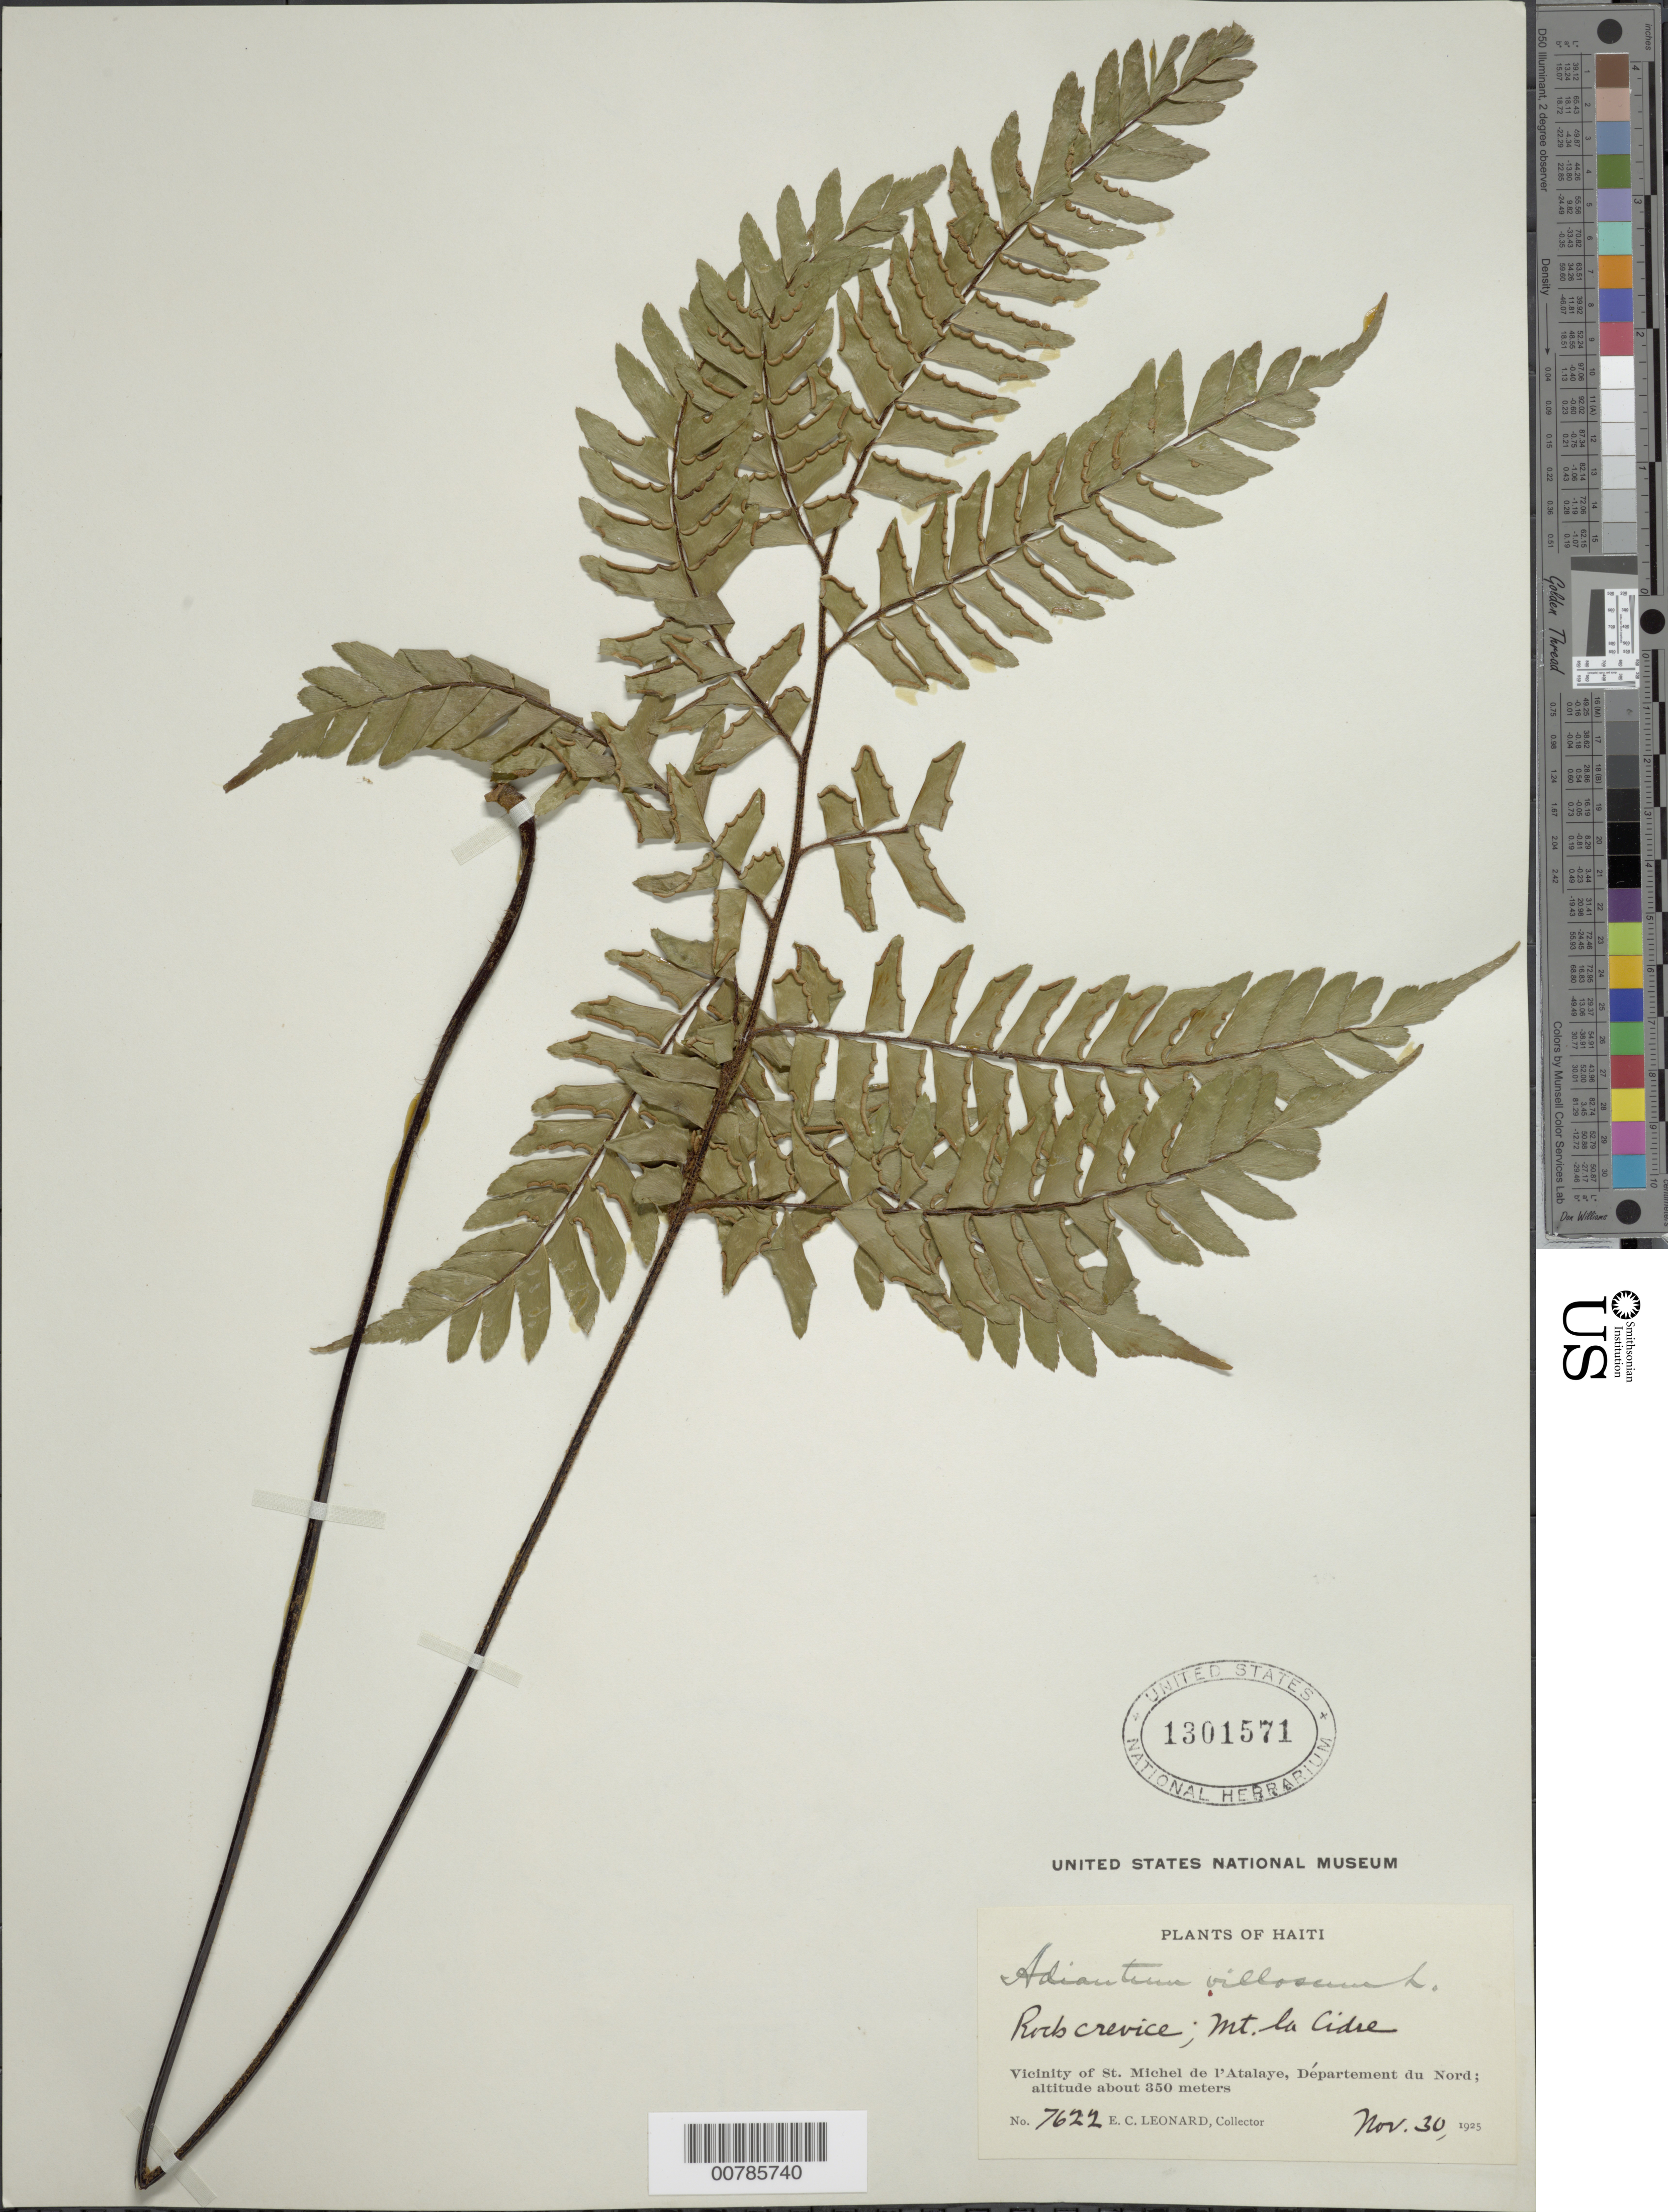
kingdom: Plantae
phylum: Tracheophyta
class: Polypodiopsida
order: Polypodiales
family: Pteridaceae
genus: Adiantum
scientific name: Adiantum villosum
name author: L.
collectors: E. C. Leonard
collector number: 7622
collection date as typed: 30 Nov 1925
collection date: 1925-11-30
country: Haiti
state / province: Nord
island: Hispaniola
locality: St. Michel de l'Atalaye, Mt. La Cidre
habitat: Rock crevice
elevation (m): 350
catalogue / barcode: US 1301571